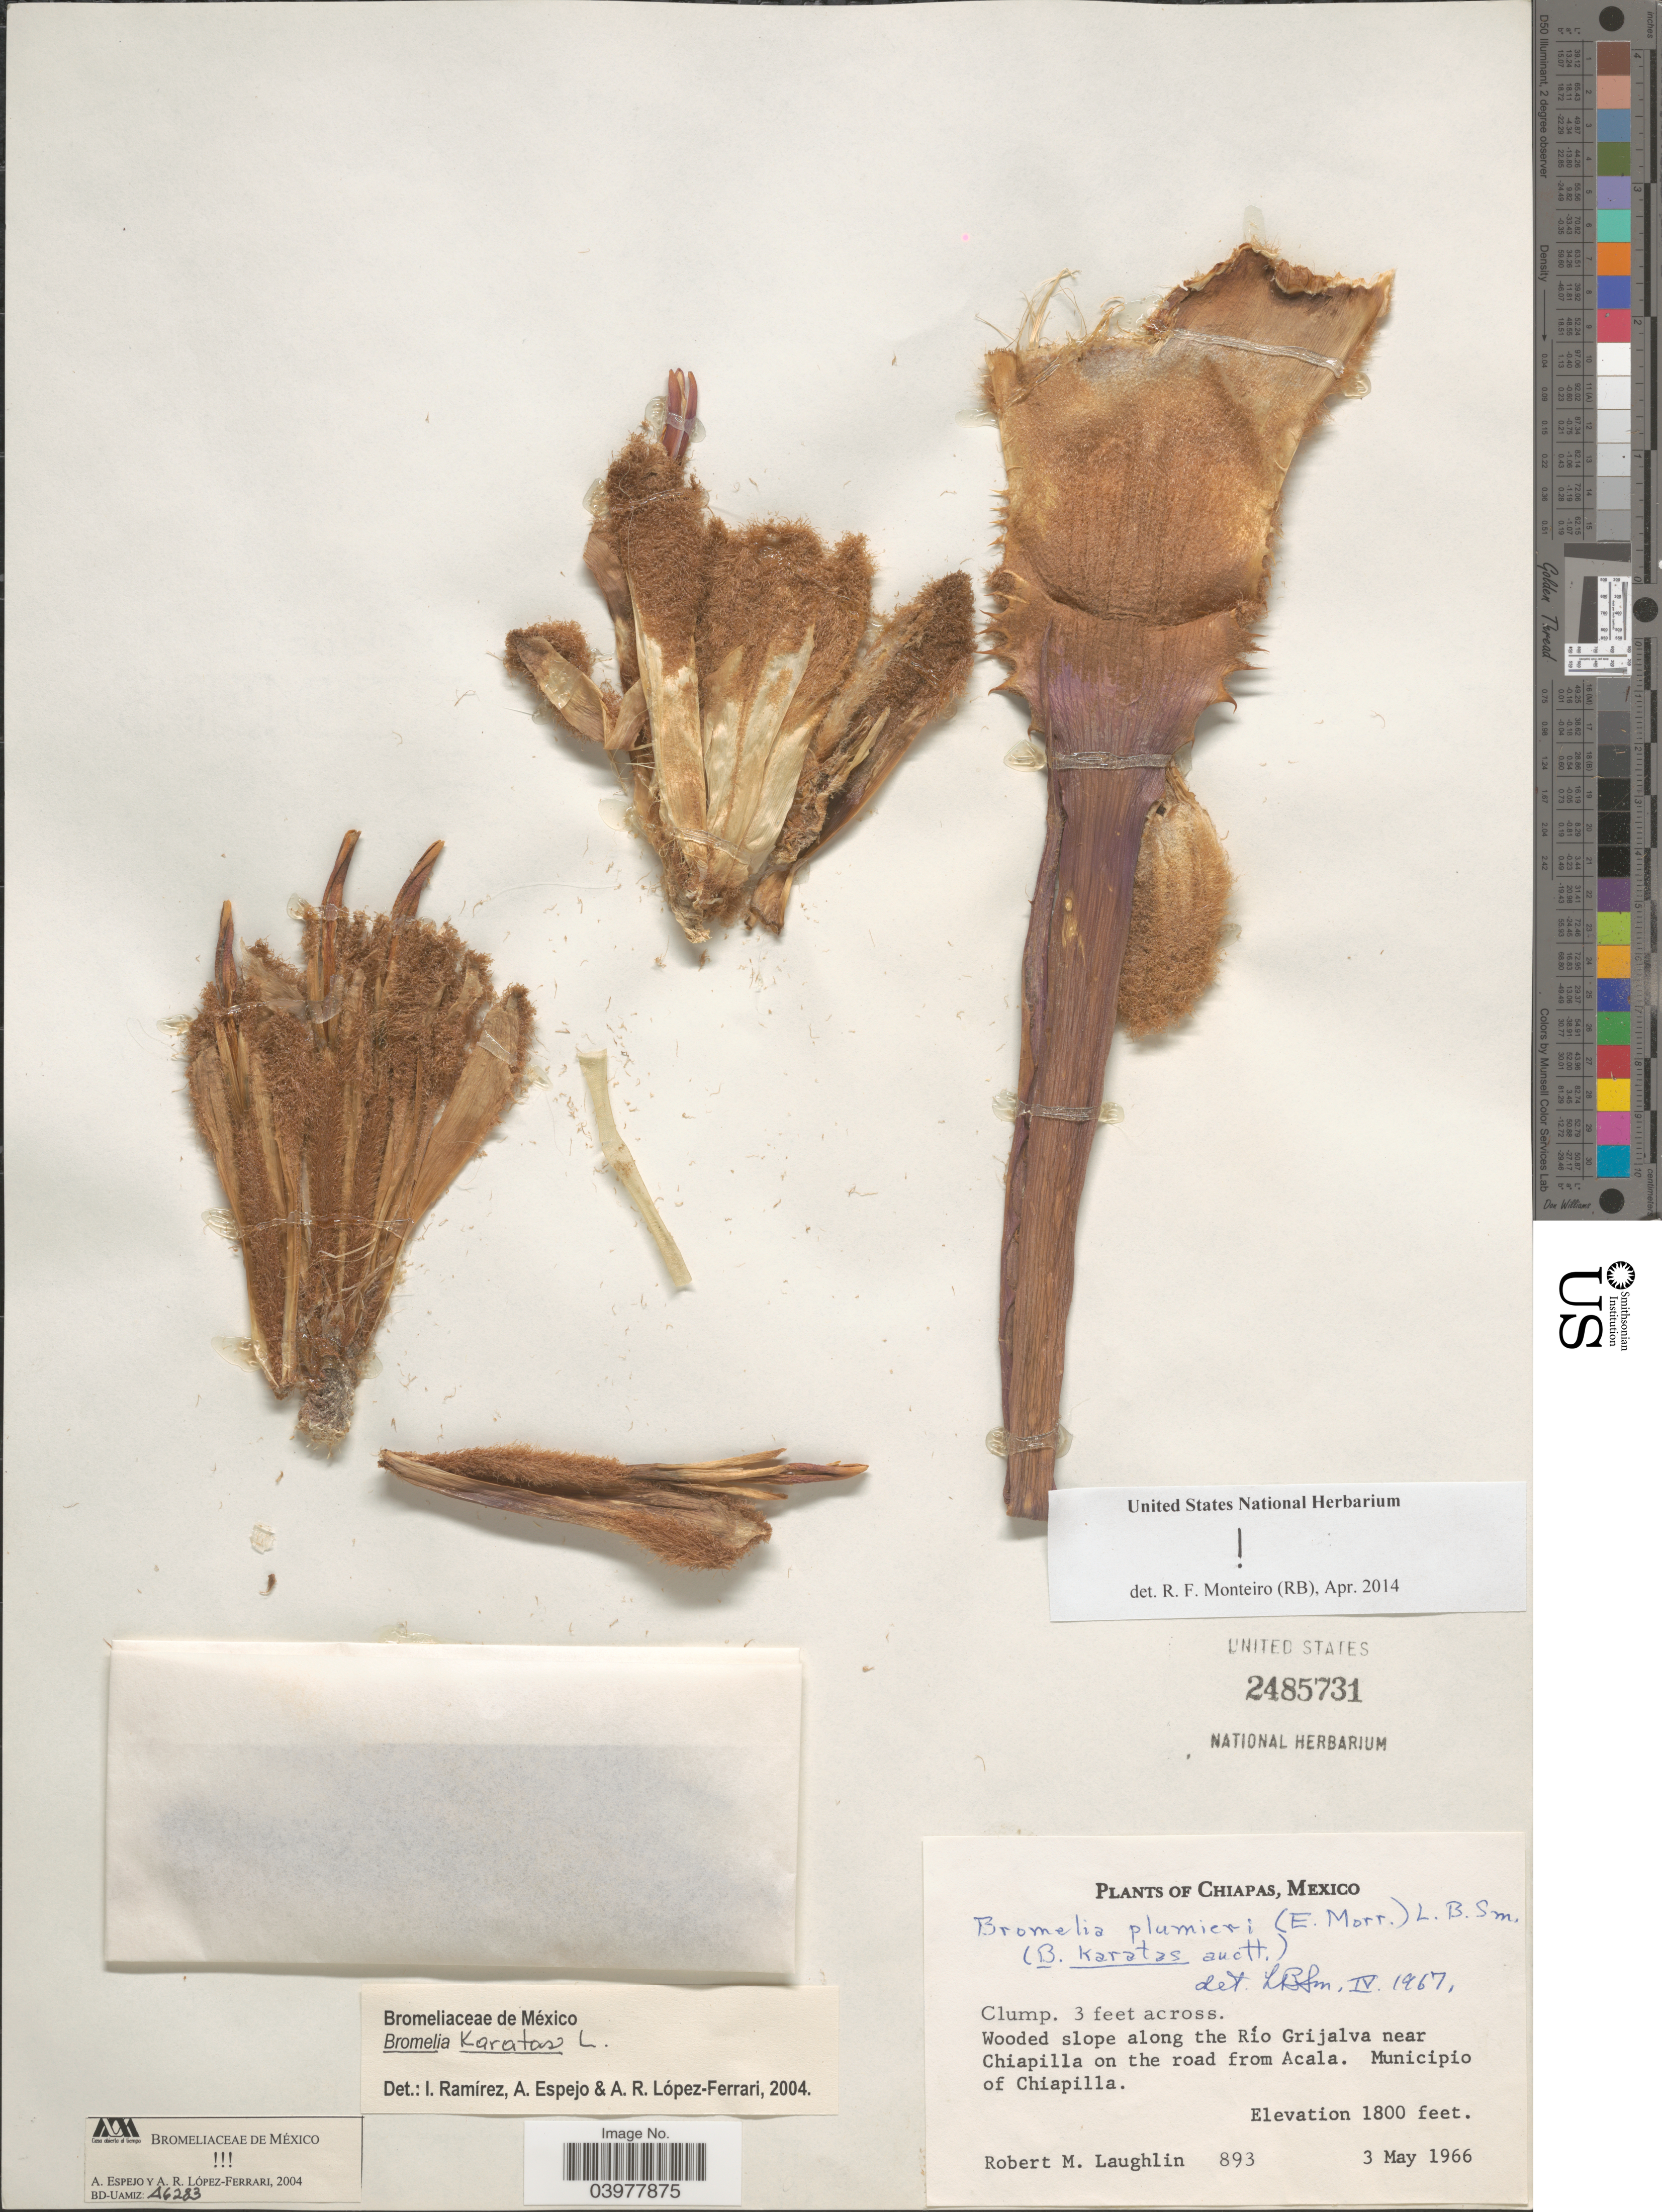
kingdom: Plantae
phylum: Tracheophyta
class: Liliopsida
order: Poales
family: Bromeliaceae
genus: Bromelia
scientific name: Bromelia karatas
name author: L.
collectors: R. M. Laughlin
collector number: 893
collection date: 1966-05-03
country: Mexico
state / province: Chiapas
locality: Wooded slope along the Río Grijalava near Chiapilla on the road from Acala. Municipio of Chiapilla.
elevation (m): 549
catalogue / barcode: US 2485731